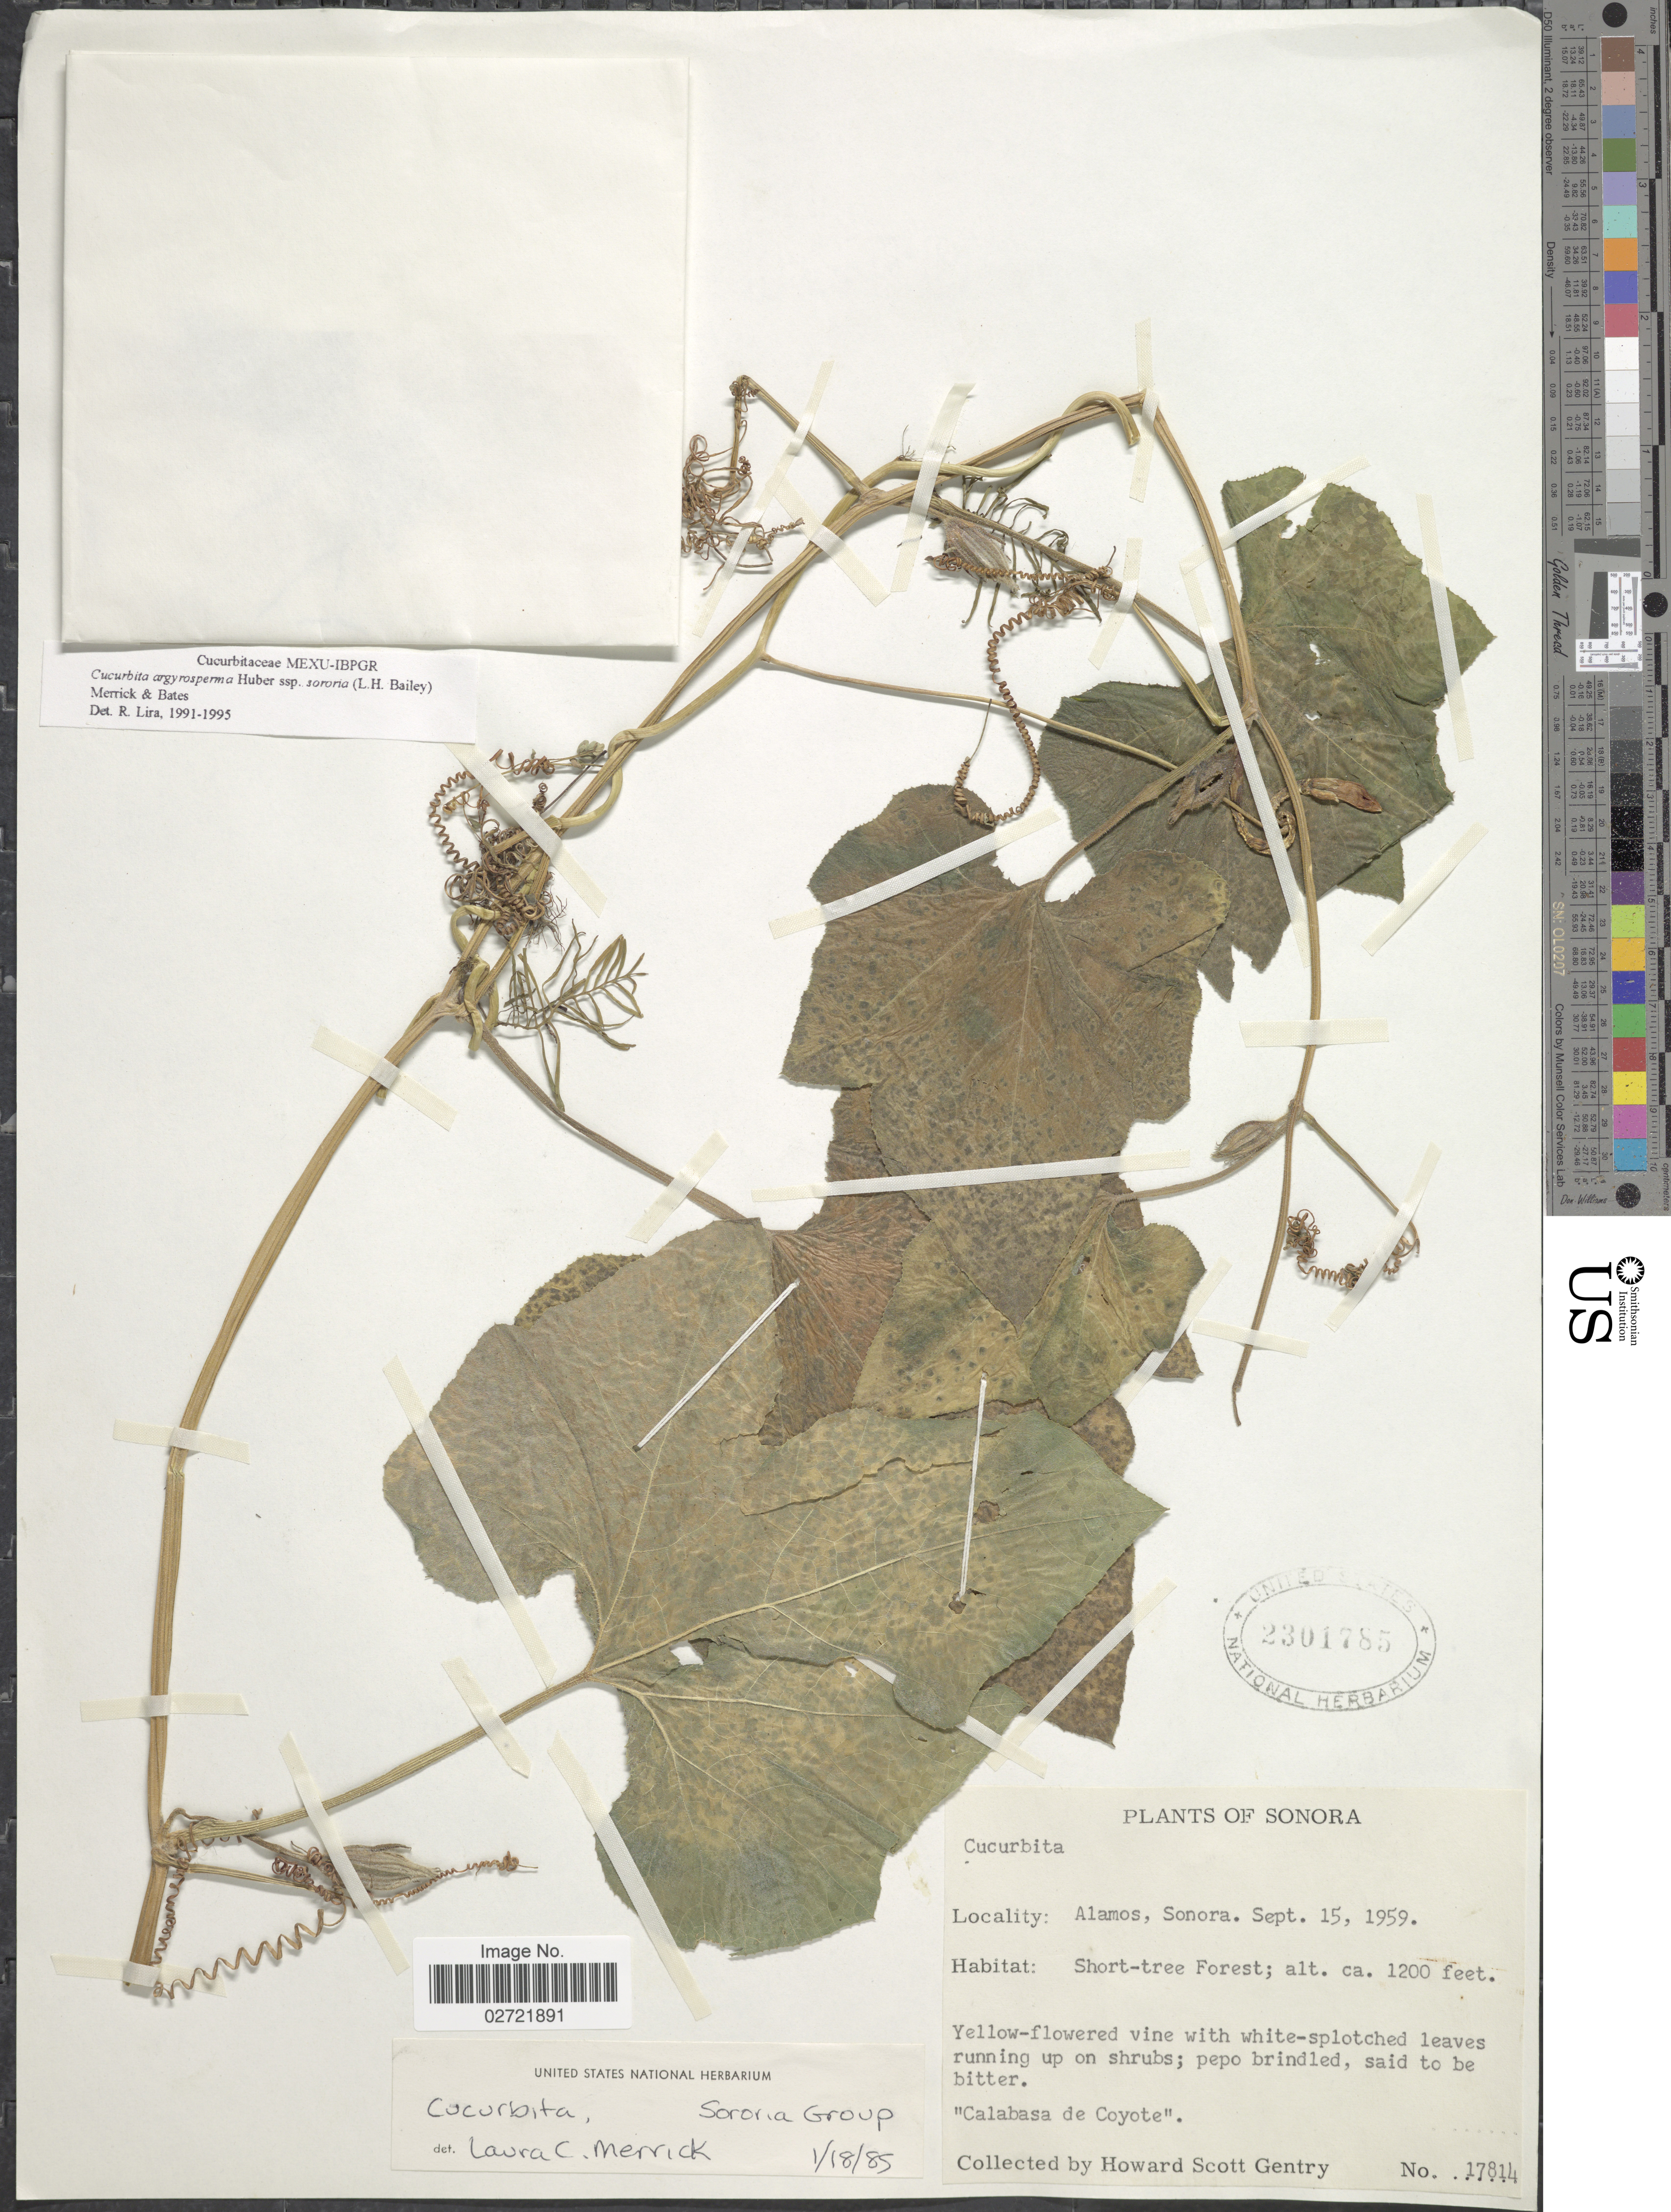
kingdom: Plantae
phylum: Tracheophyta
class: Magnoliopsida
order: Cucurbitales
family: Cucurbitaceae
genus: Cucurbita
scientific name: Cucurbita argyrosperma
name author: K. Koch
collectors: H. S. Gentry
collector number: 17814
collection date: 1959-09-15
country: Mexico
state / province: Sonora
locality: Alamos, Short-three Forest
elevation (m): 366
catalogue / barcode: US 2301785